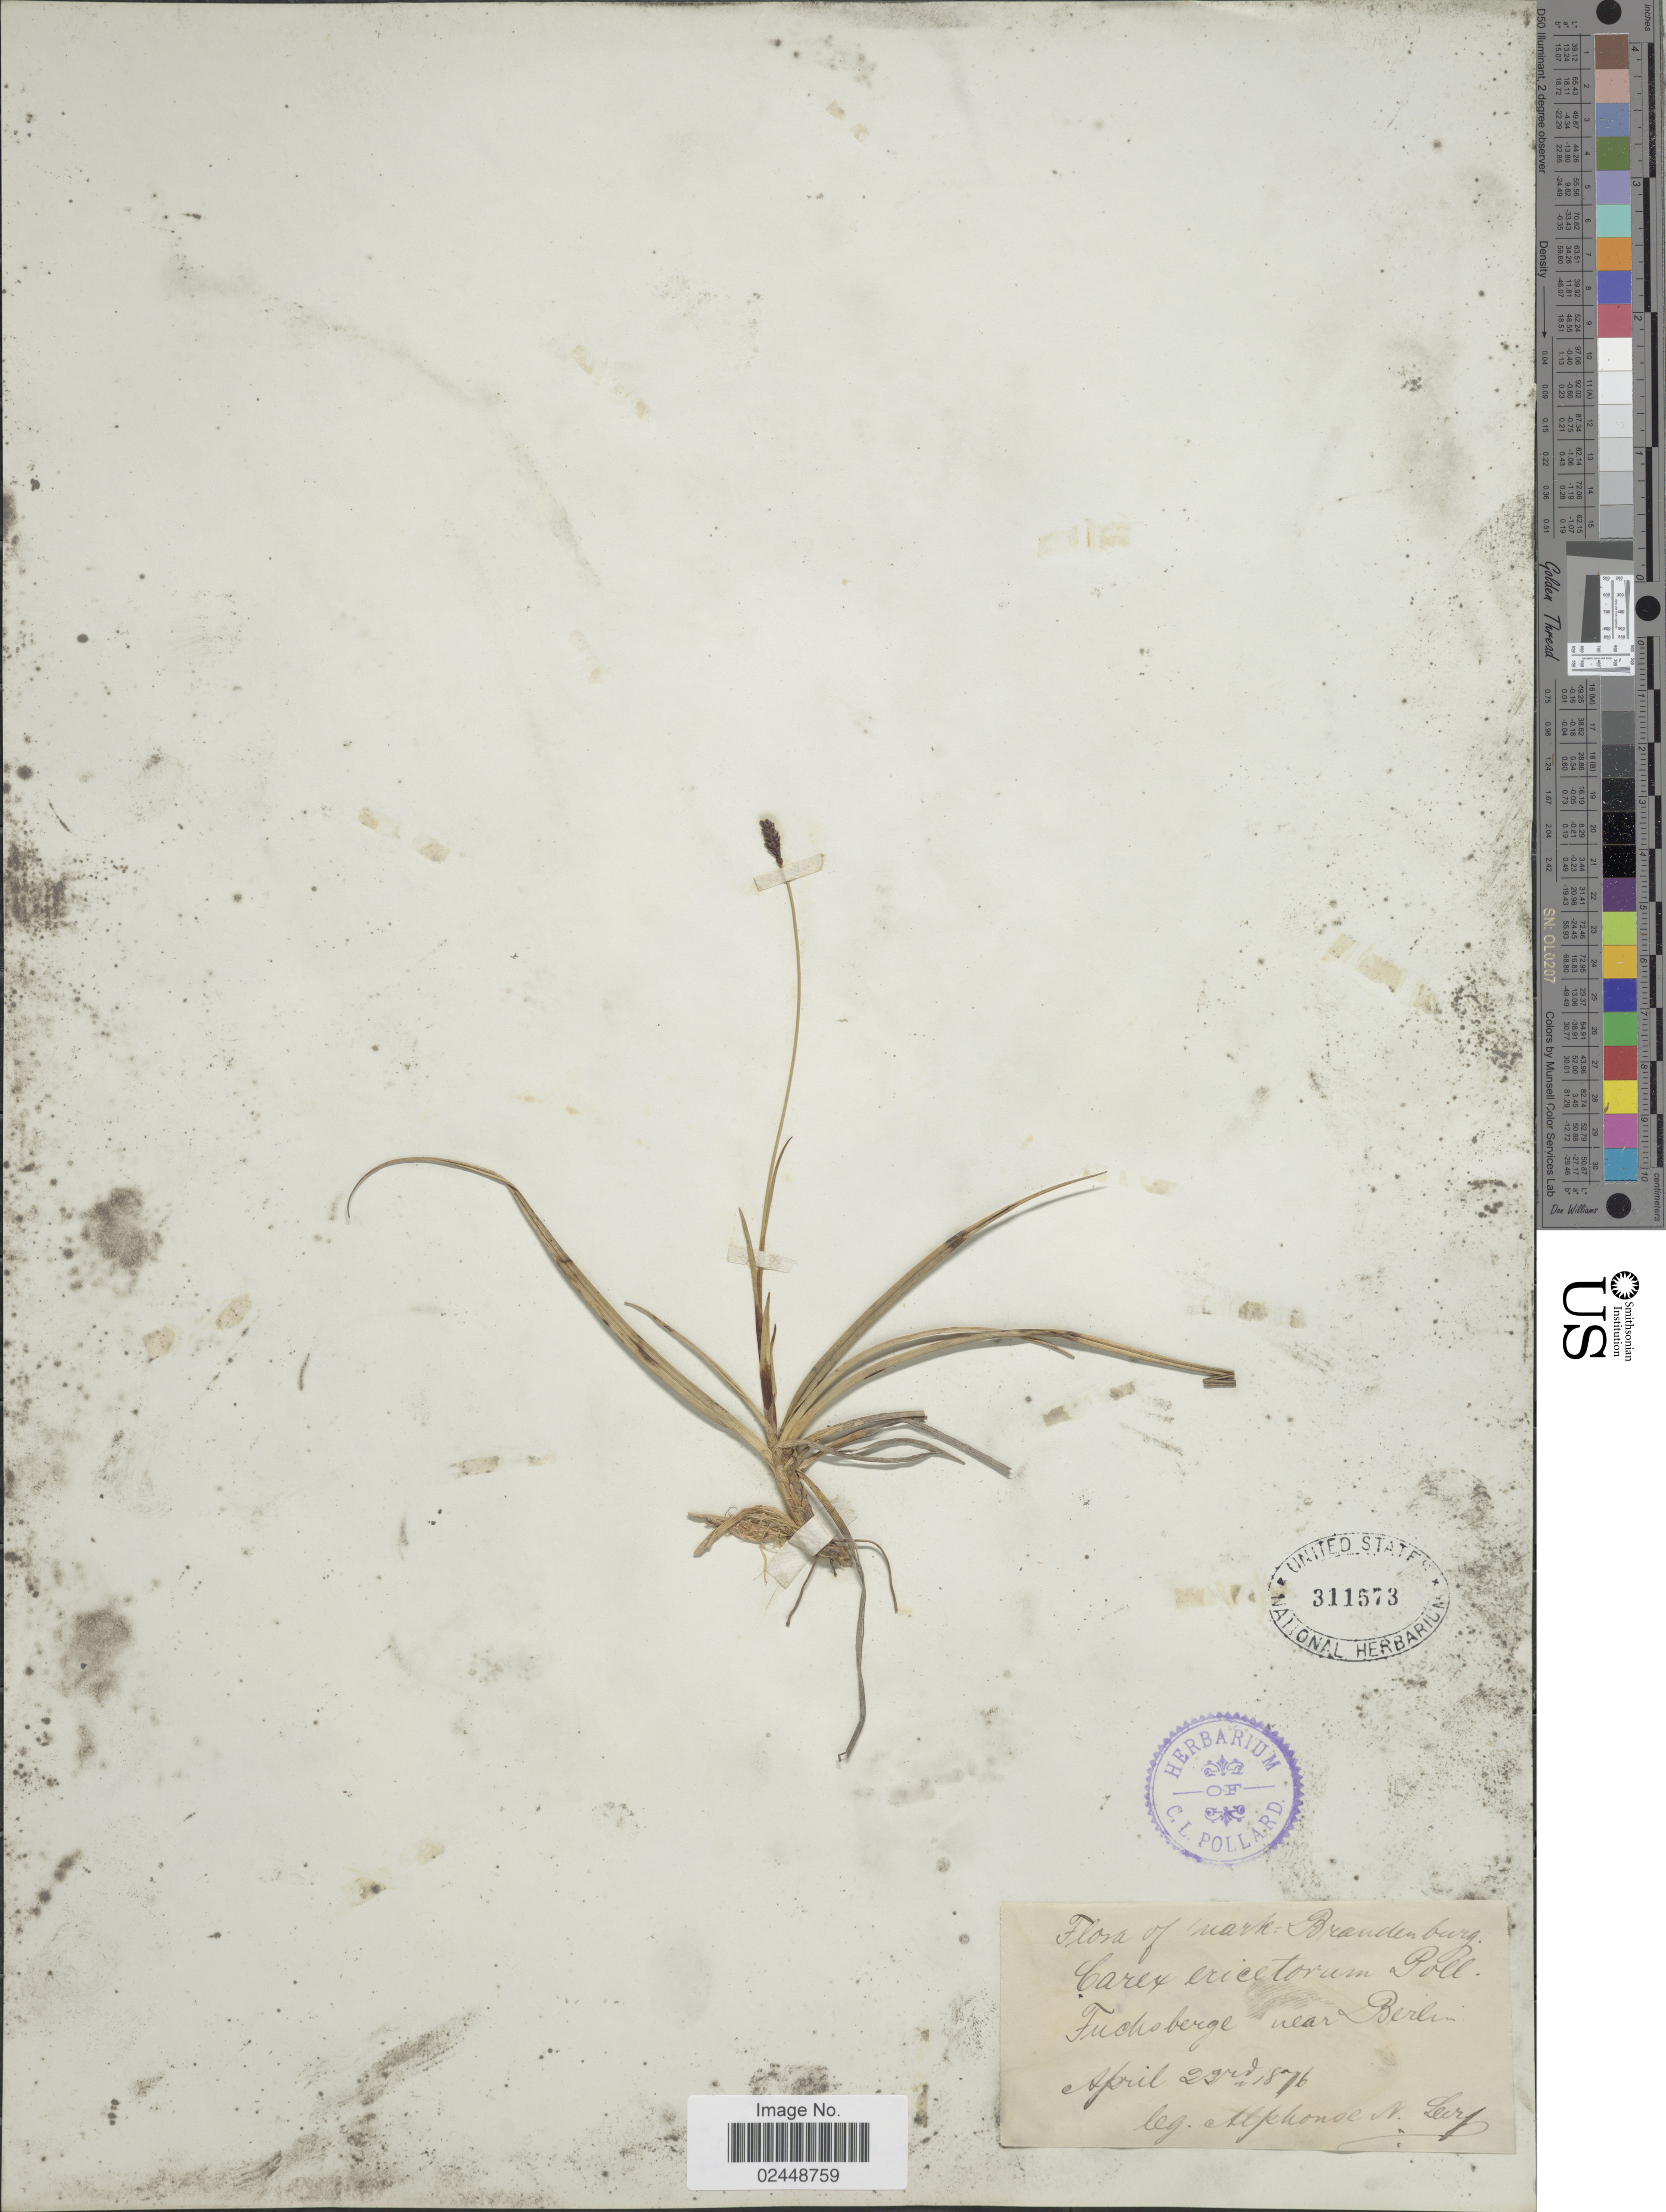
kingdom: Plantae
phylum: Tracheophyta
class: Liliopsida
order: Poales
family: Cyperaceae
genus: Carex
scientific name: Carex ericetorum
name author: Pollich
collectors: Alphonse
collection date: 1876-04-23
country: Germany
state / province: Brandenburg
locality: Mark. Fuchoberge near Berlin [interpreted]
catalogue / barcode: US 311573